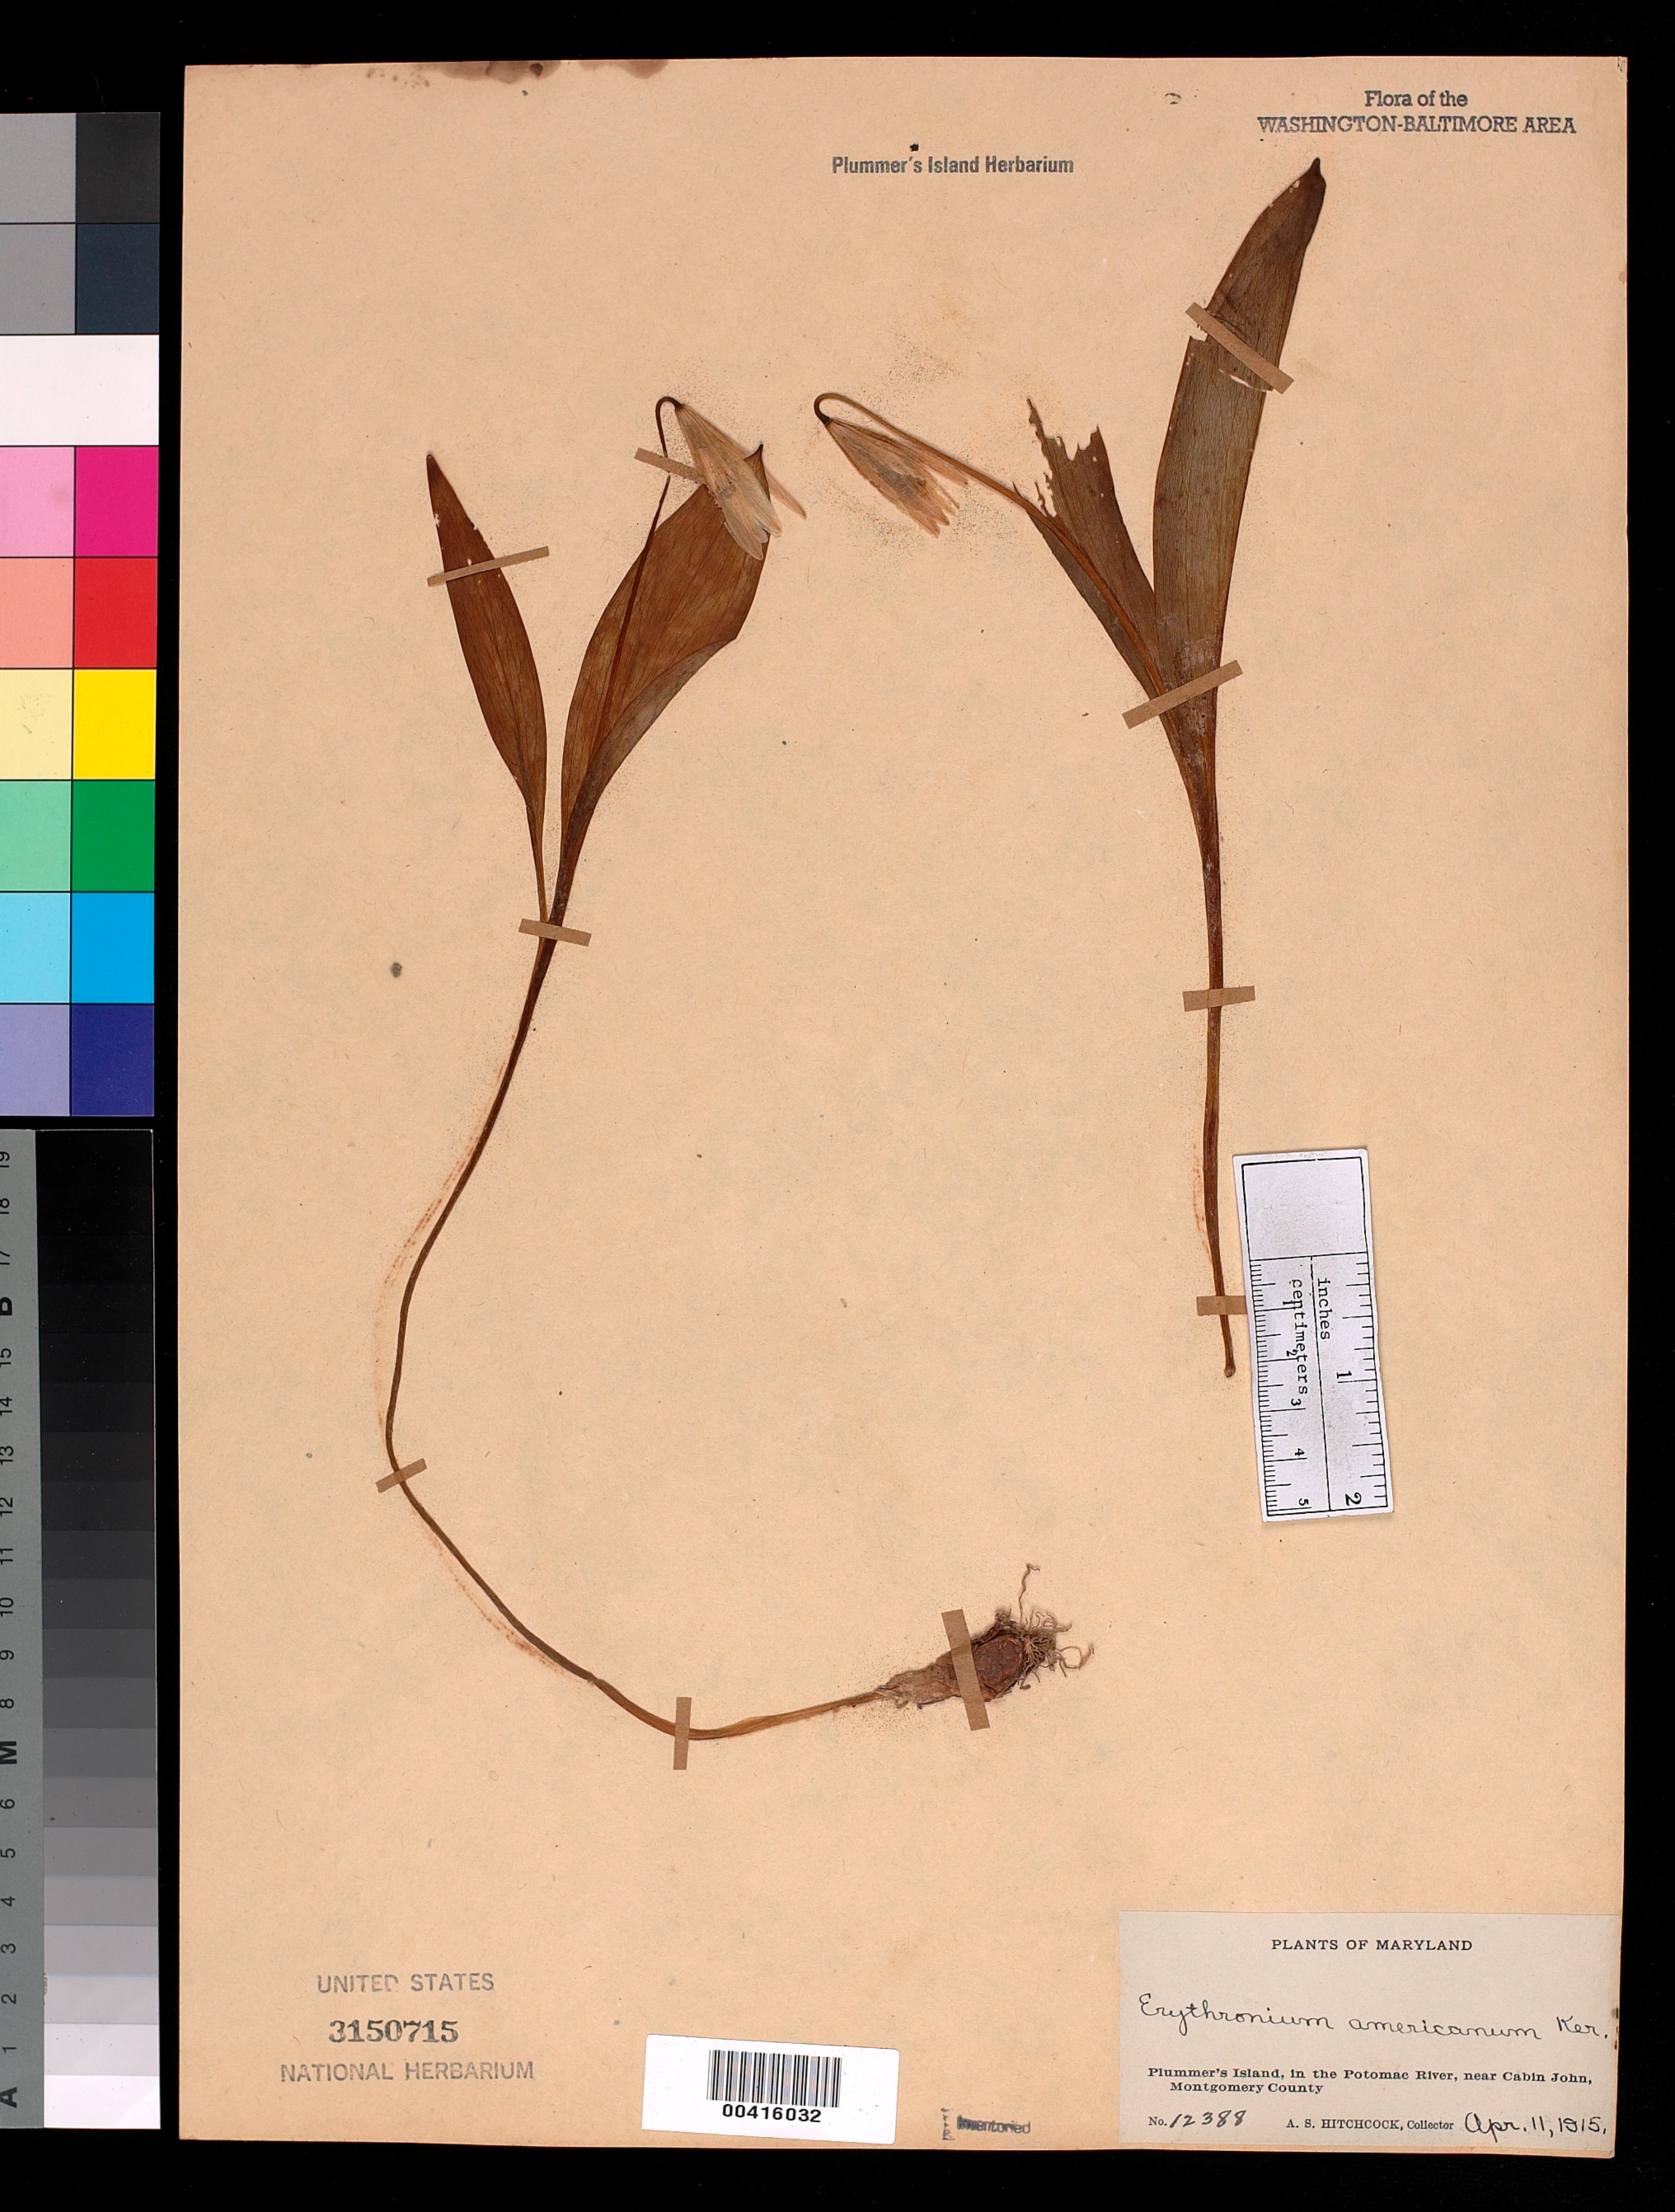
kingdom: Plantae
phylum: Tracheophyta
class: Liliopsida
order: Liliales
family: Liliaceae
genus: Erythronium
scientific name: Erythronium americanum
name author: Ker Gawl.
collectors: A. S. Hitchcock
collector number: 12388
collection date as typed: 11 Apr 1915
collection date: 1915-04-11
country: United States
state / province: Maryland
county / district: Montgomery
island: Plummers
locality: Plummer's Island C. & O. Canal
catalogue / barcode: US 3150715